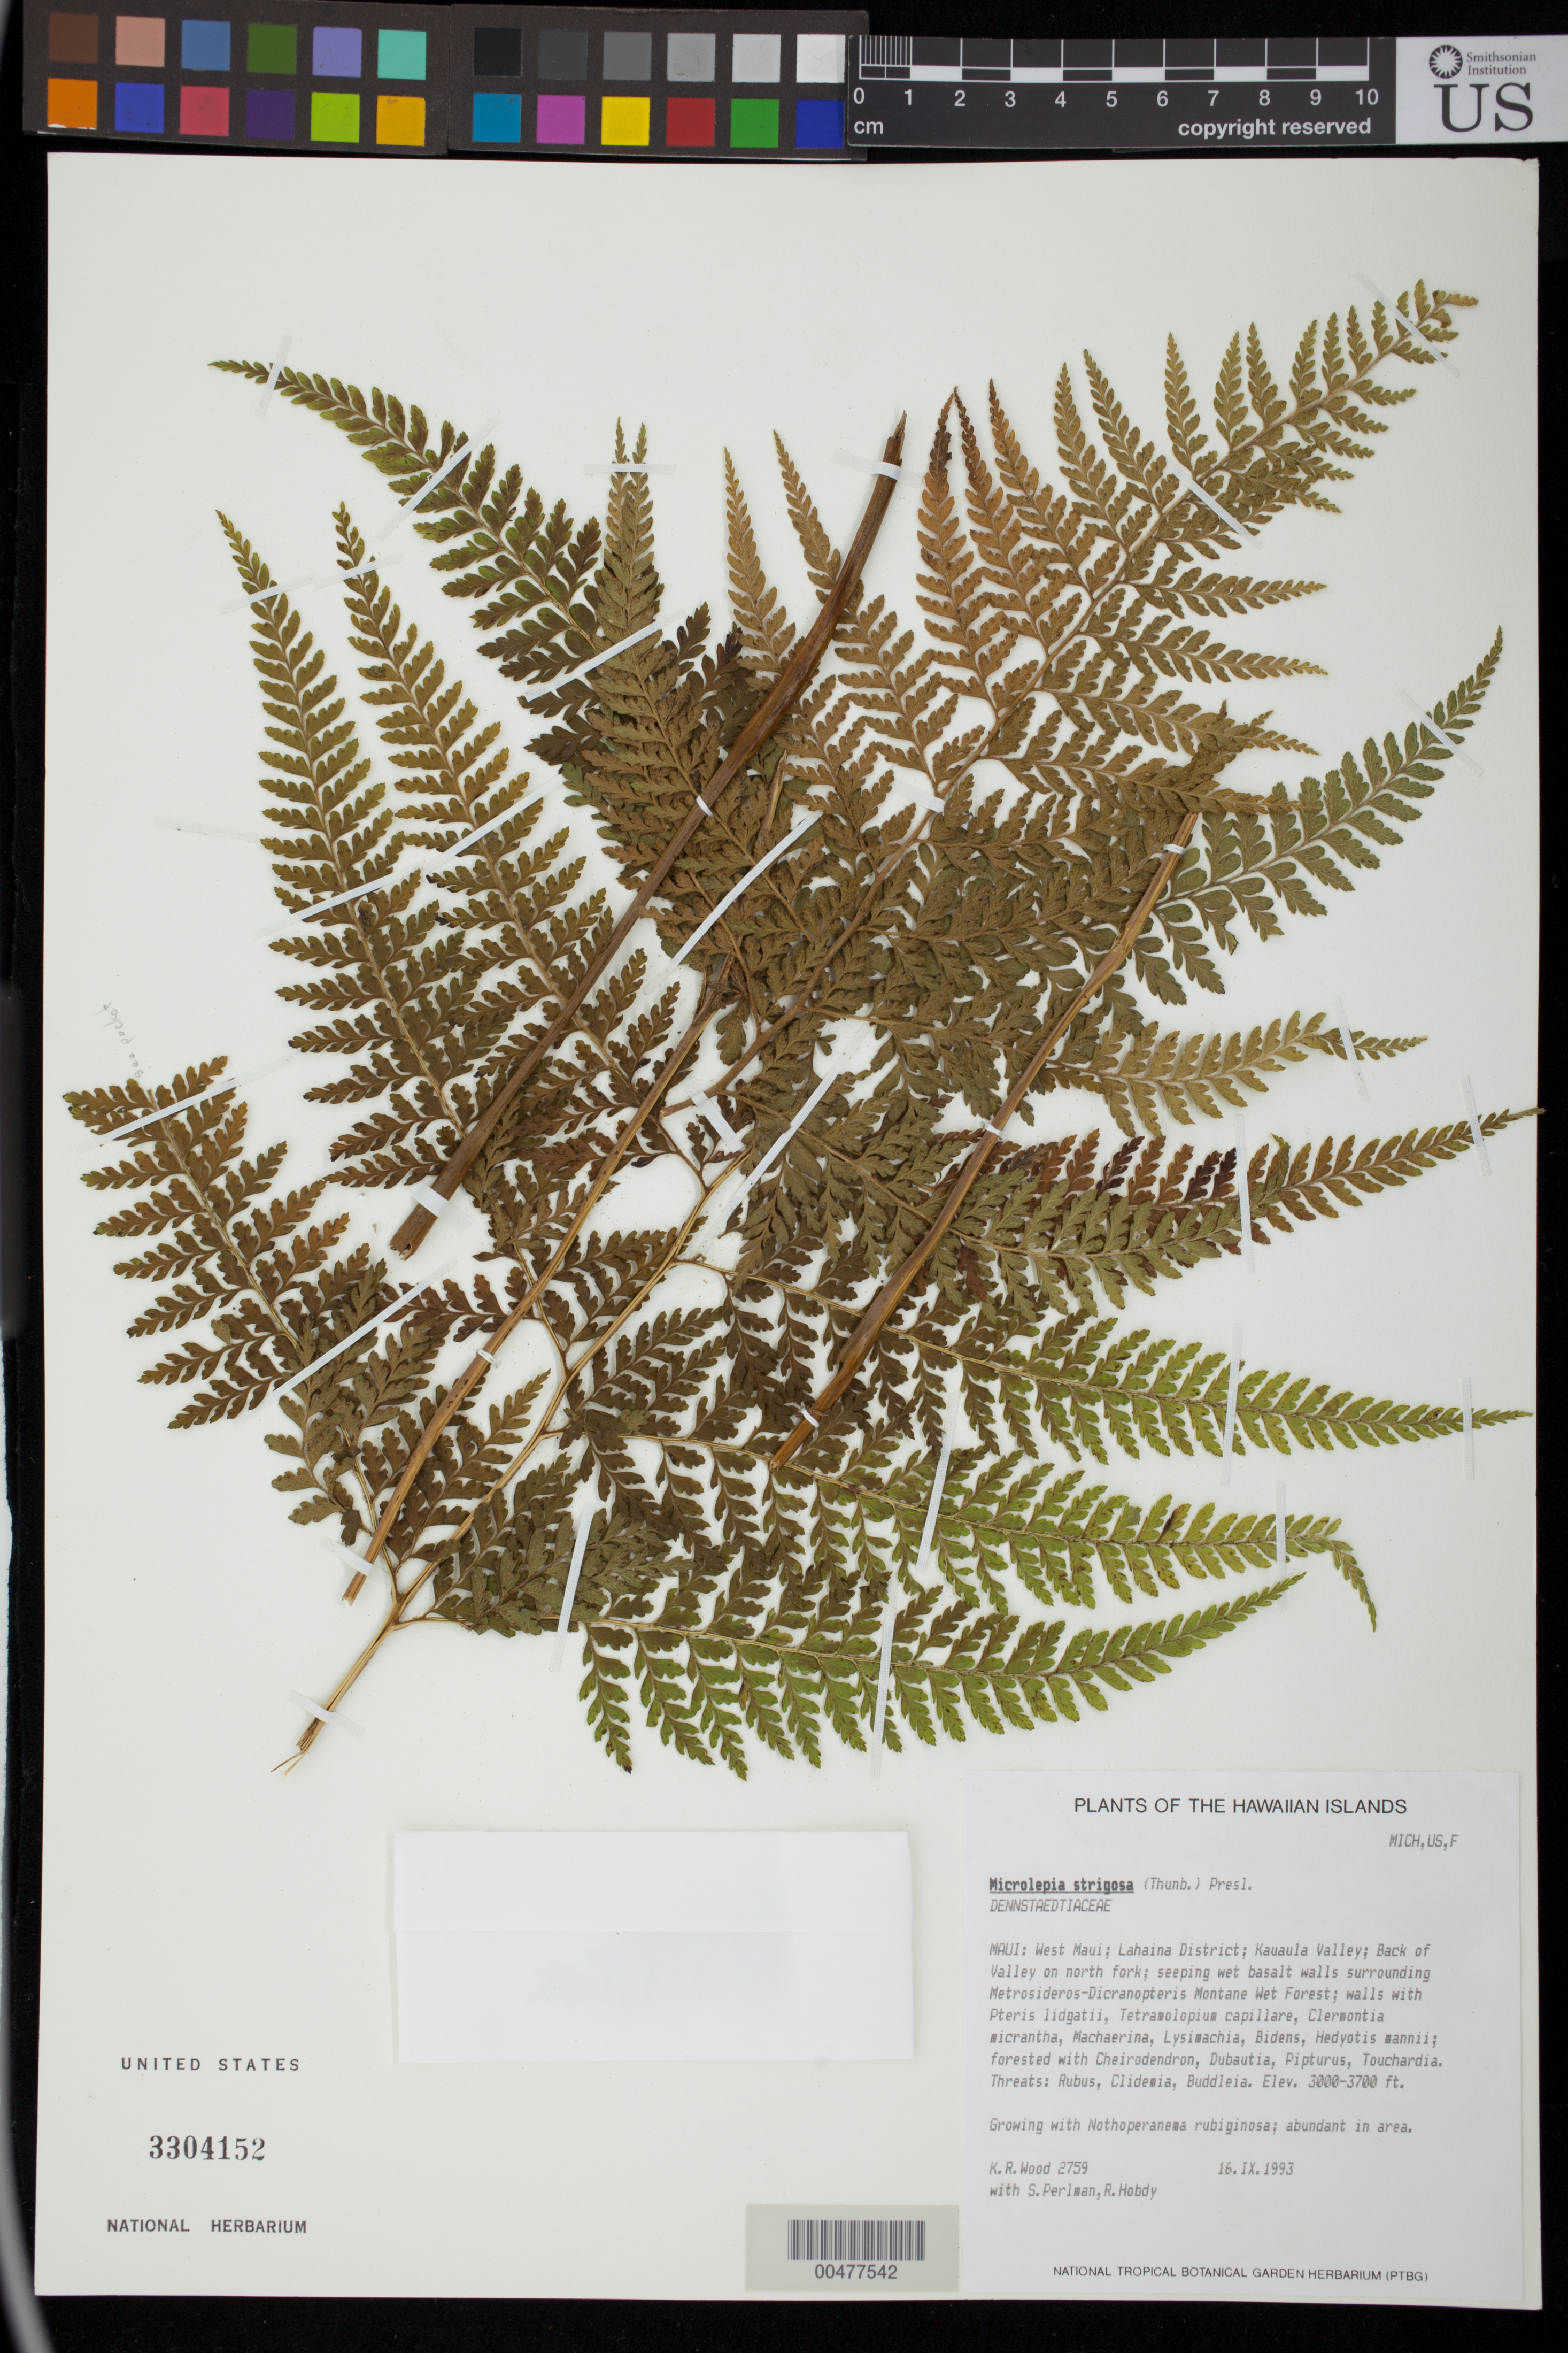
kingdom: Plantae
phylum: Tracheophyta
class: Polypodiopsida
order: Polypodiales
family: Dennstaedtiaceae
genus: Microlepia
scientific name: Microlepia strigosa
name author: (Thunb.) J. Presl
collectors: K. R. Wood, S. P. Perlman & R. Hobdy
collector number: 2759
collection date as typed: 16 Sep 1993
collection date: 1993-09-16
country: United States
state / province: Hawaii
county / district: Maui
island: Maui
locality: W Maui, Lahaina Dist., Kauaula Valley, back of valley on N fork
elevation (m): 914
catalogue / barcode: US 3304152